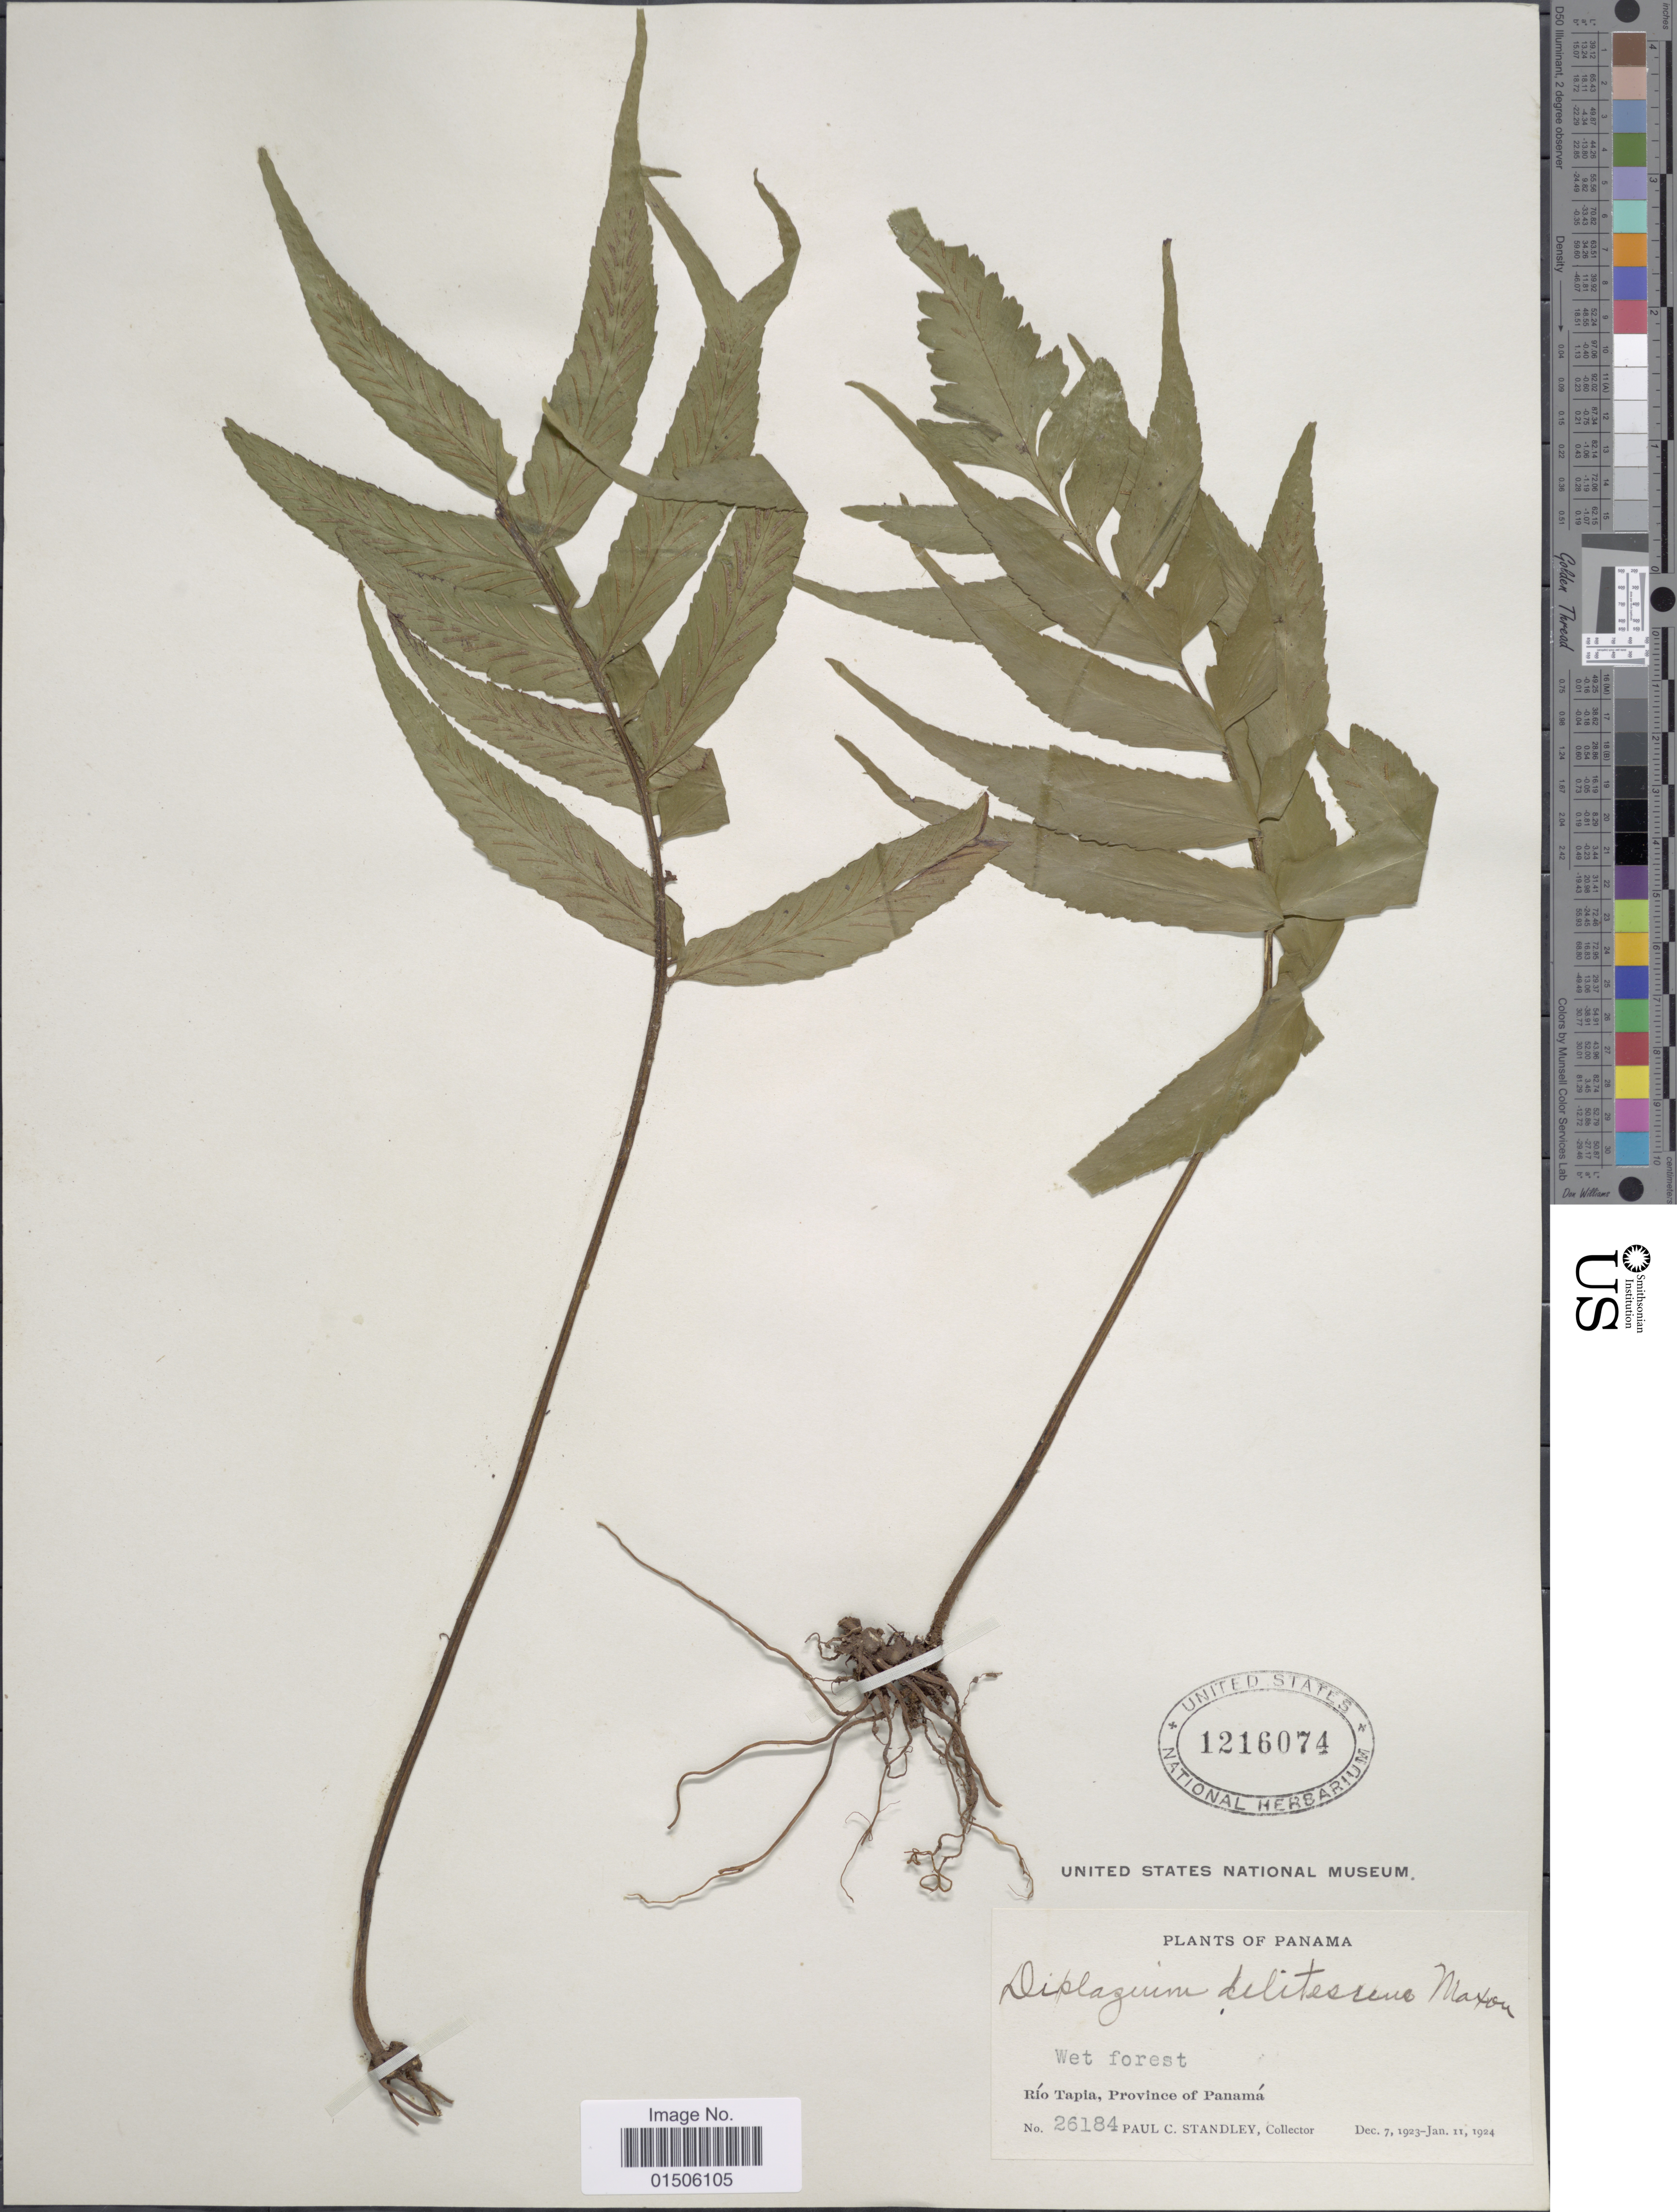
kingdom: Plantae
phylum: Tracheophyta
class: Polypodiopsida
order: Polypodiales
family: Aspleniaceae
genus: Asplenium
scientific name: Asplenium delitescens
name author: (Maxon) L.D. Gómez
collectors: P. C. Standley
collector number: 26184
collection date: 1923-12-07/1924-01-11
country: Panama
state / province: Panamá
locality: Wet forest, Río Tapia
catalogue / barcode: US 1216074